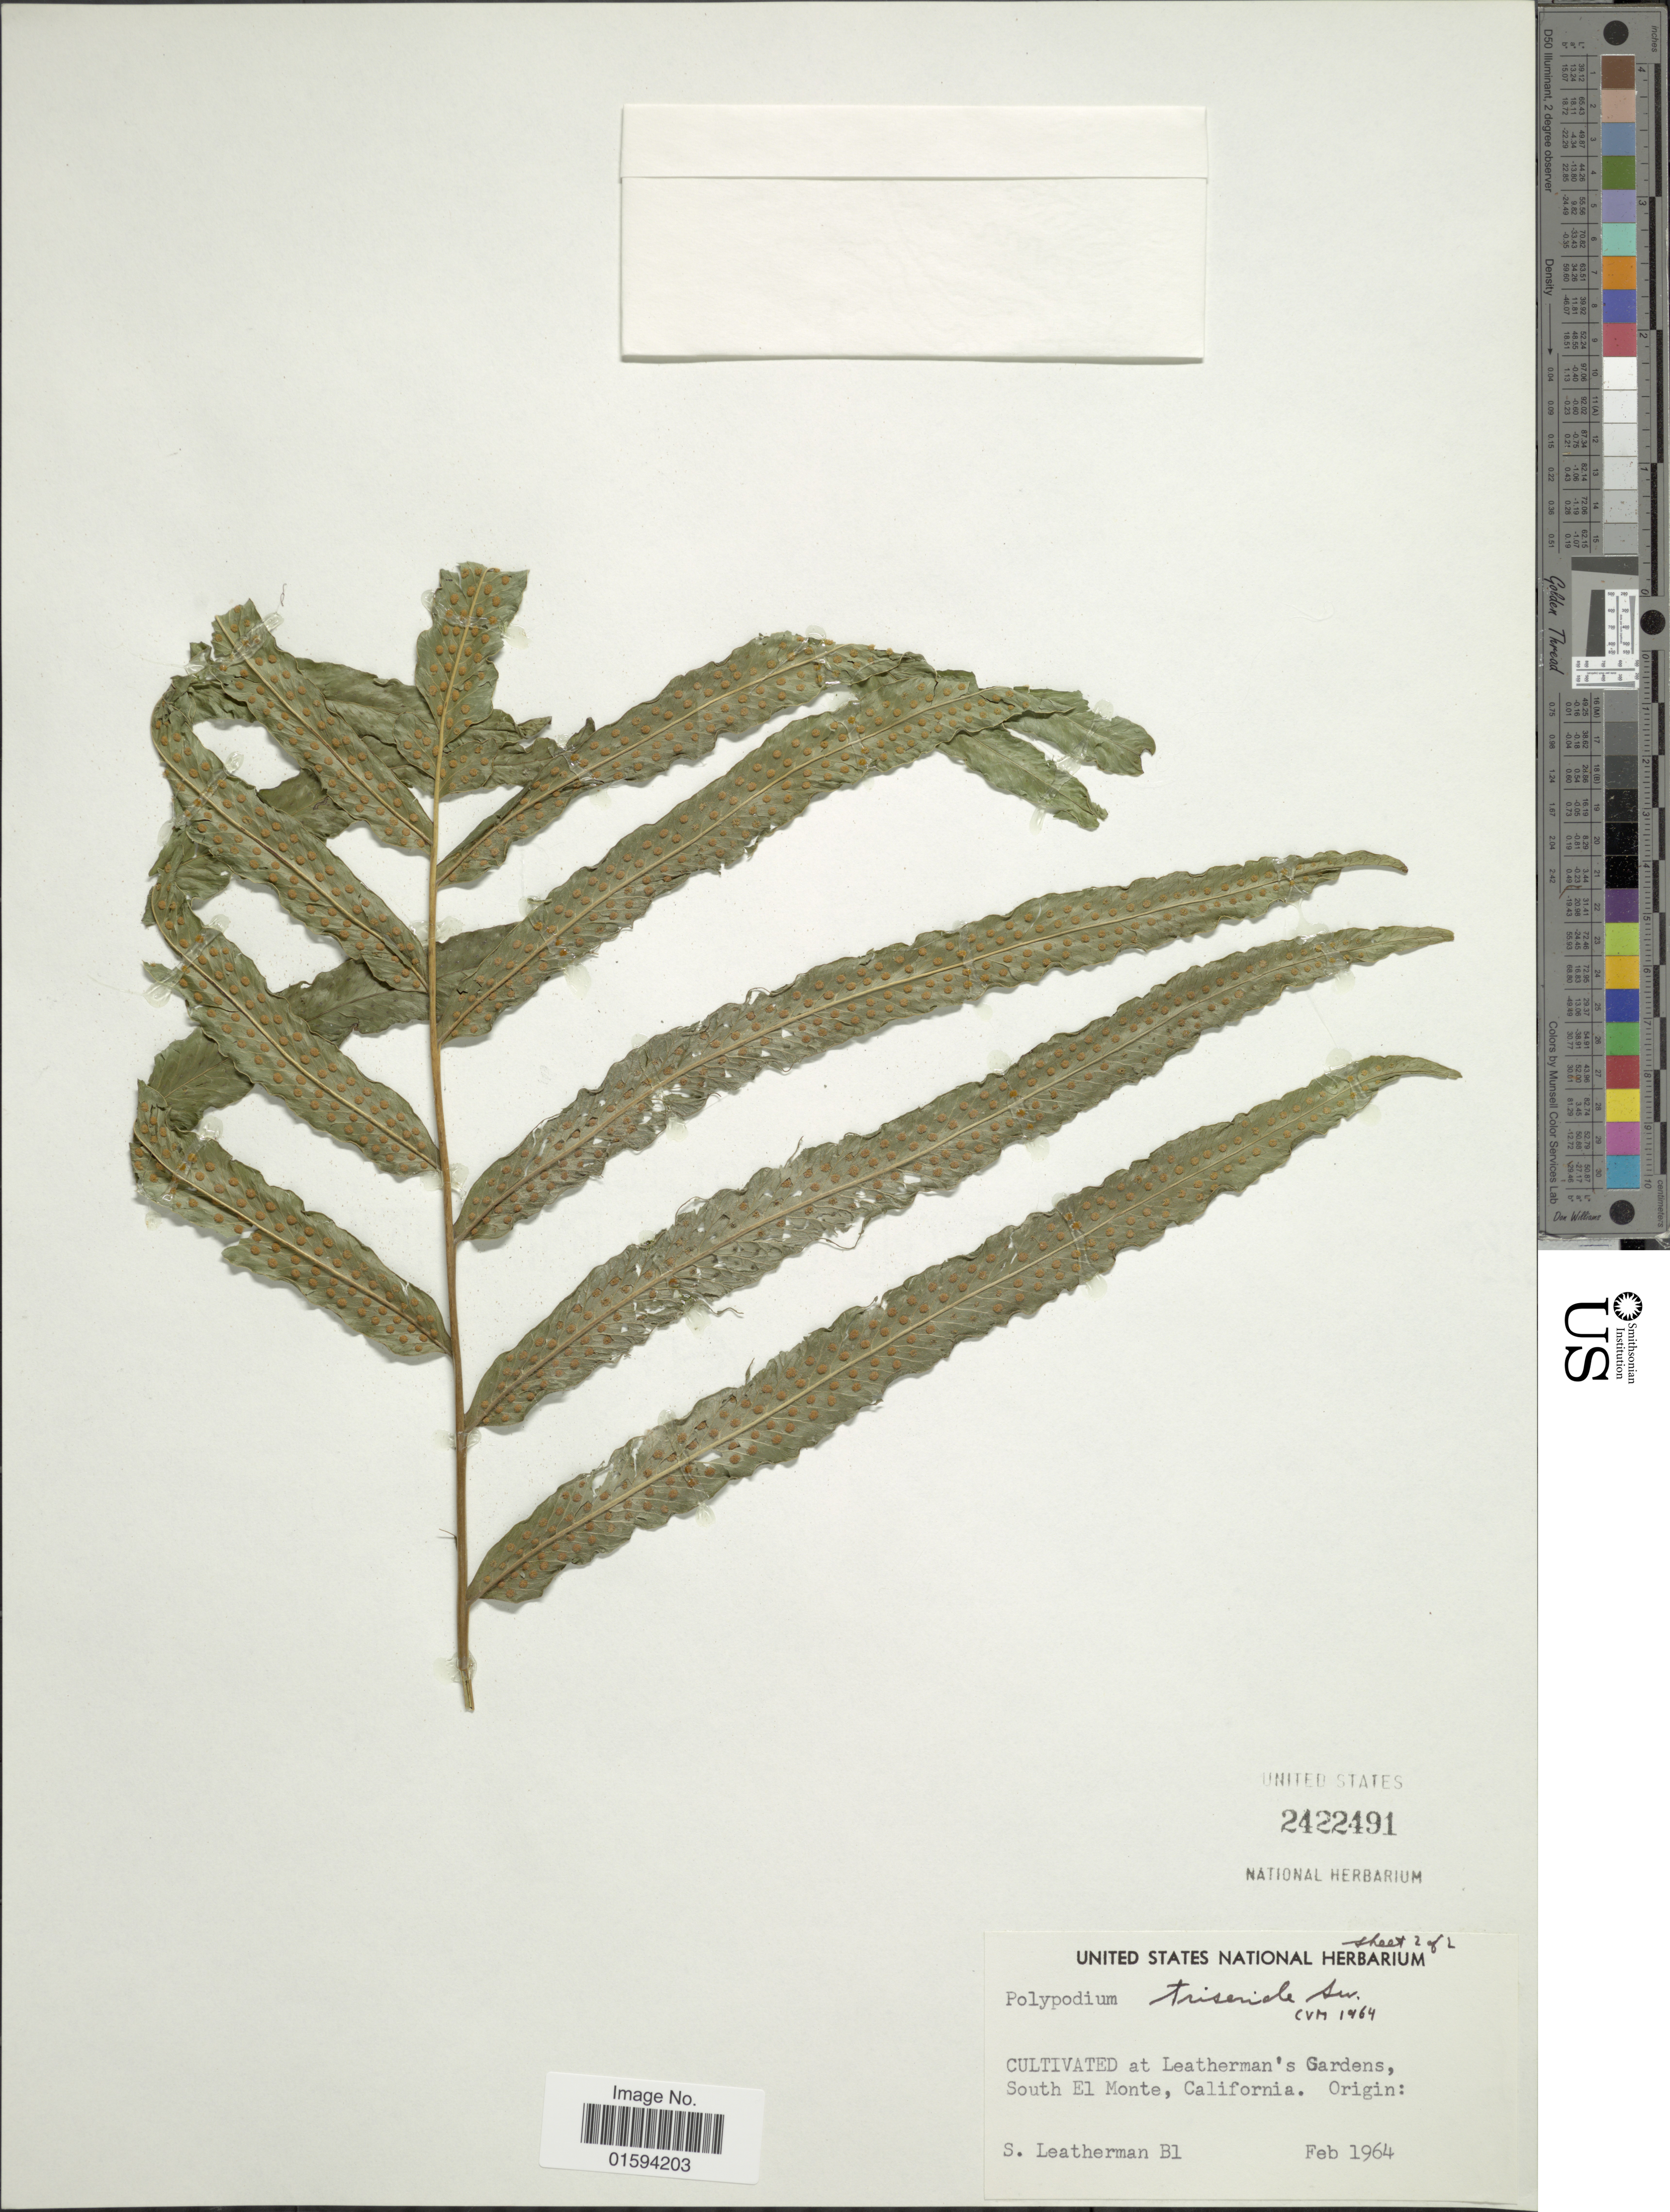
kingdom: Plantae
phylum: Tracheophyta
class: Polypodiopsida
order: Polypodiales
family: Polypodiaceae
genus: Polypodium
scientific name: Polypodium triseriale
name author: Sw.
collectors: S. Leatherman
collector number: B1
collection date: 1964-02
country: United States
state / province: California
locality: At Leatherman's Gardens, South El Monte, California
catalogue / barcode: US 2422491